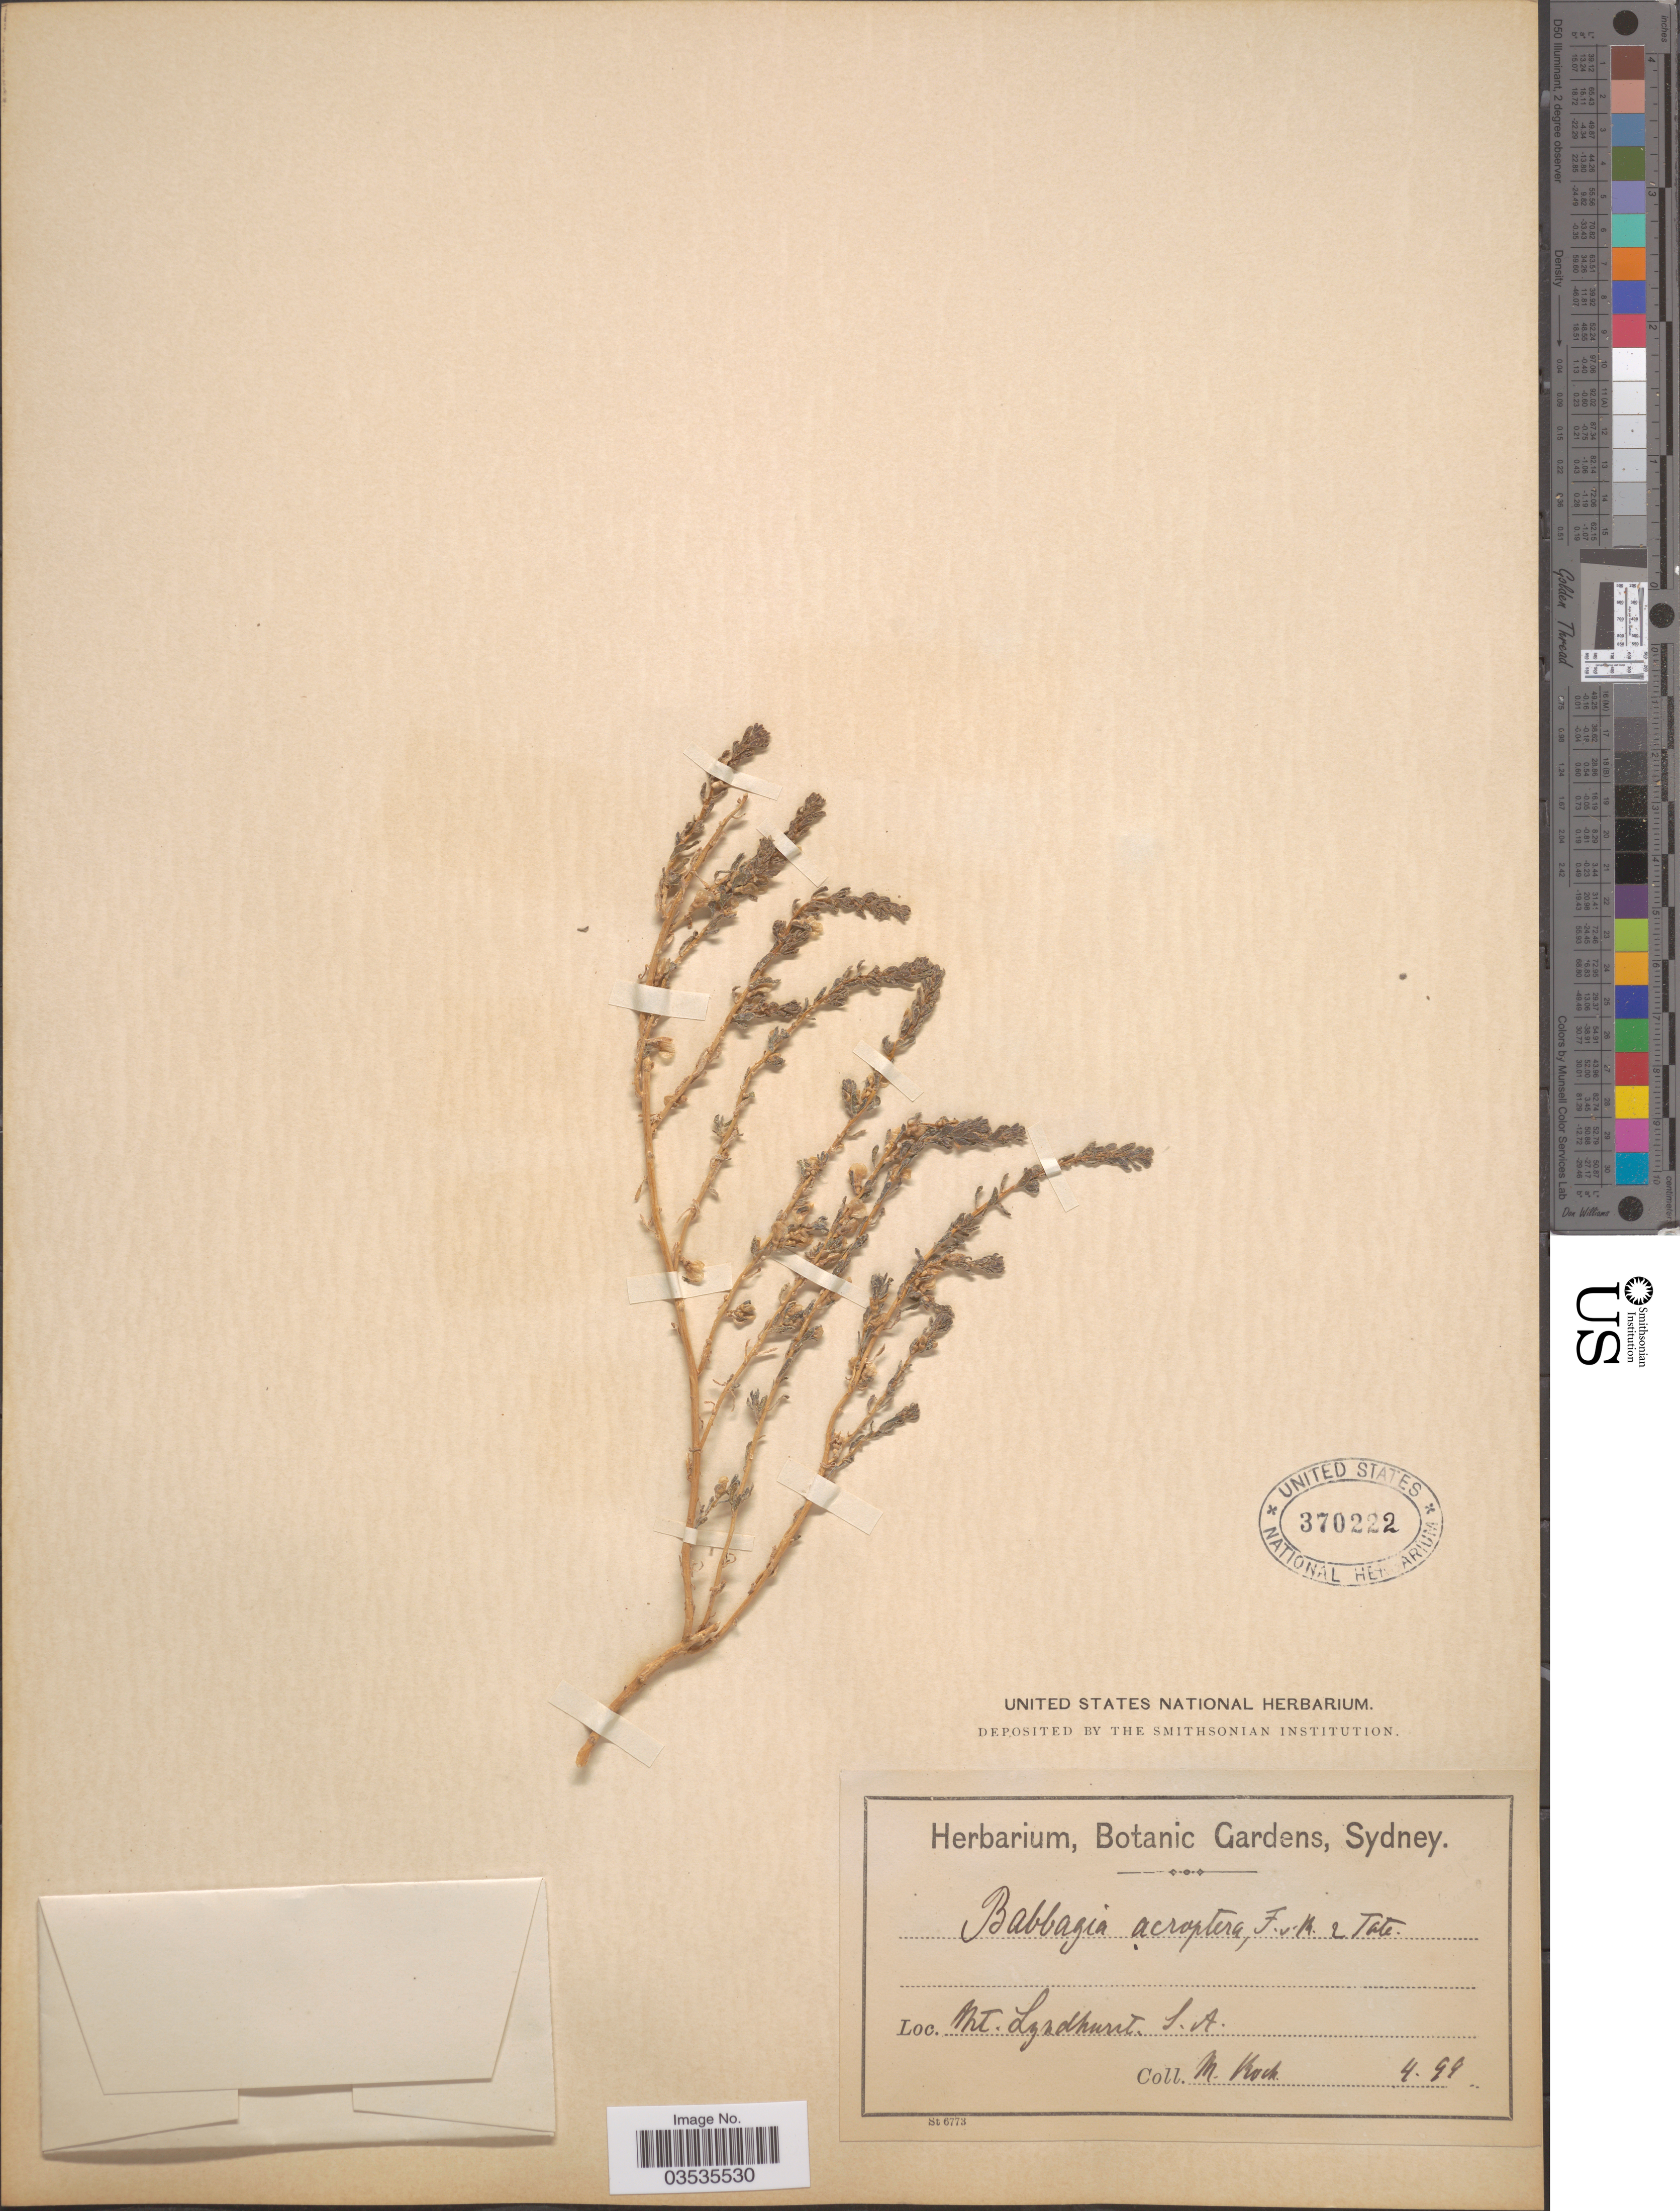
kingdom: Plantae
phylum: Tracheophyta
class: Magnoliopsida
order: Caryophyllales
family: Amaranthaceae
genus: Osteocarpum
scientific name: Osteocarpum acropterum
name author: (F. Muell. & Tate) Volkens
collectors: M. Koch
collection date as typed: Transcribed d/m/y: /4/99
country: Australia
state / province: South Australia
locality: Mt. Lyndhurst.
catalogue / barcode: US 370222